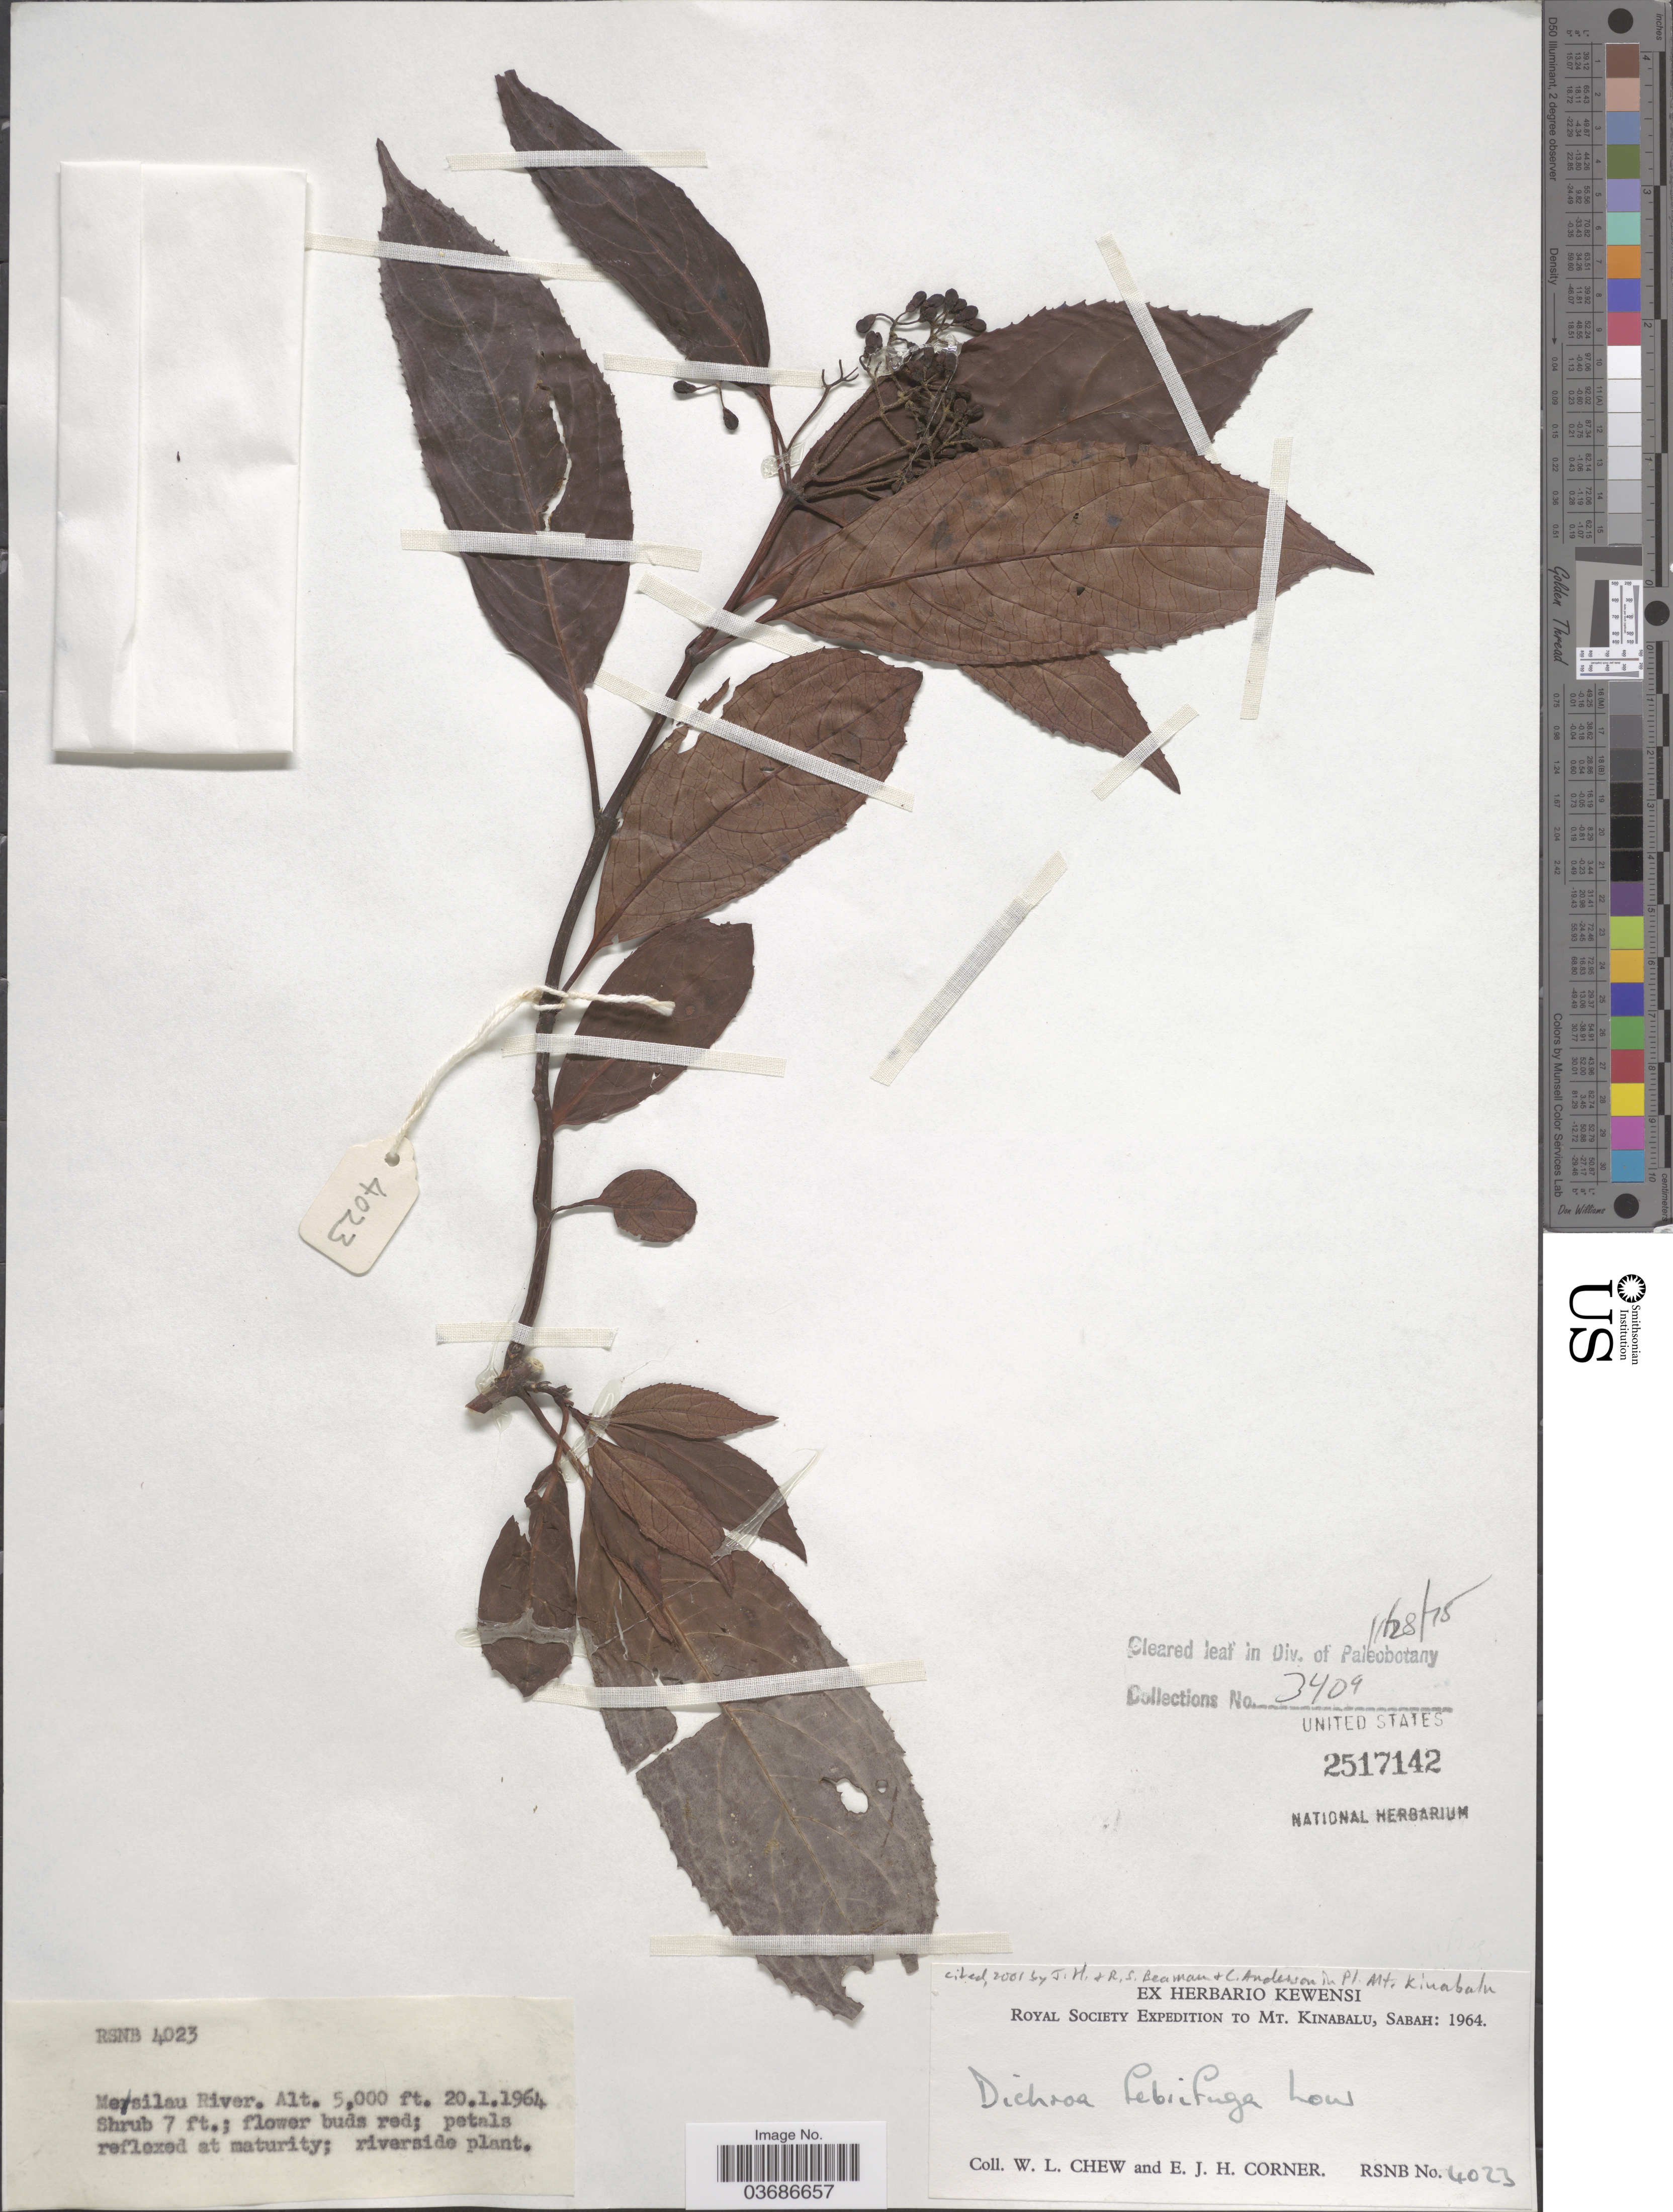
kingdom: Plantae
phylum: Tracheophyta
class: Magnoliopsida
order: Cornales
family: Hydrangeaceae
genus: Hydrangea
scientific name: Hydrangea febrifuga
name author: (Lour.) Y. De Smet & C. Granados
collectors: W. Chew & E. Corner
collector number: RSNB 4023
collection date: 1964-01-20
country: Malaysia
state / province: Sabah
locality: Royal Society Expedition to Mt. Kinabalu, Sabah: 1964. Mesilau River.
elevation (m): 1524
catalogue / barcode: US 2517142